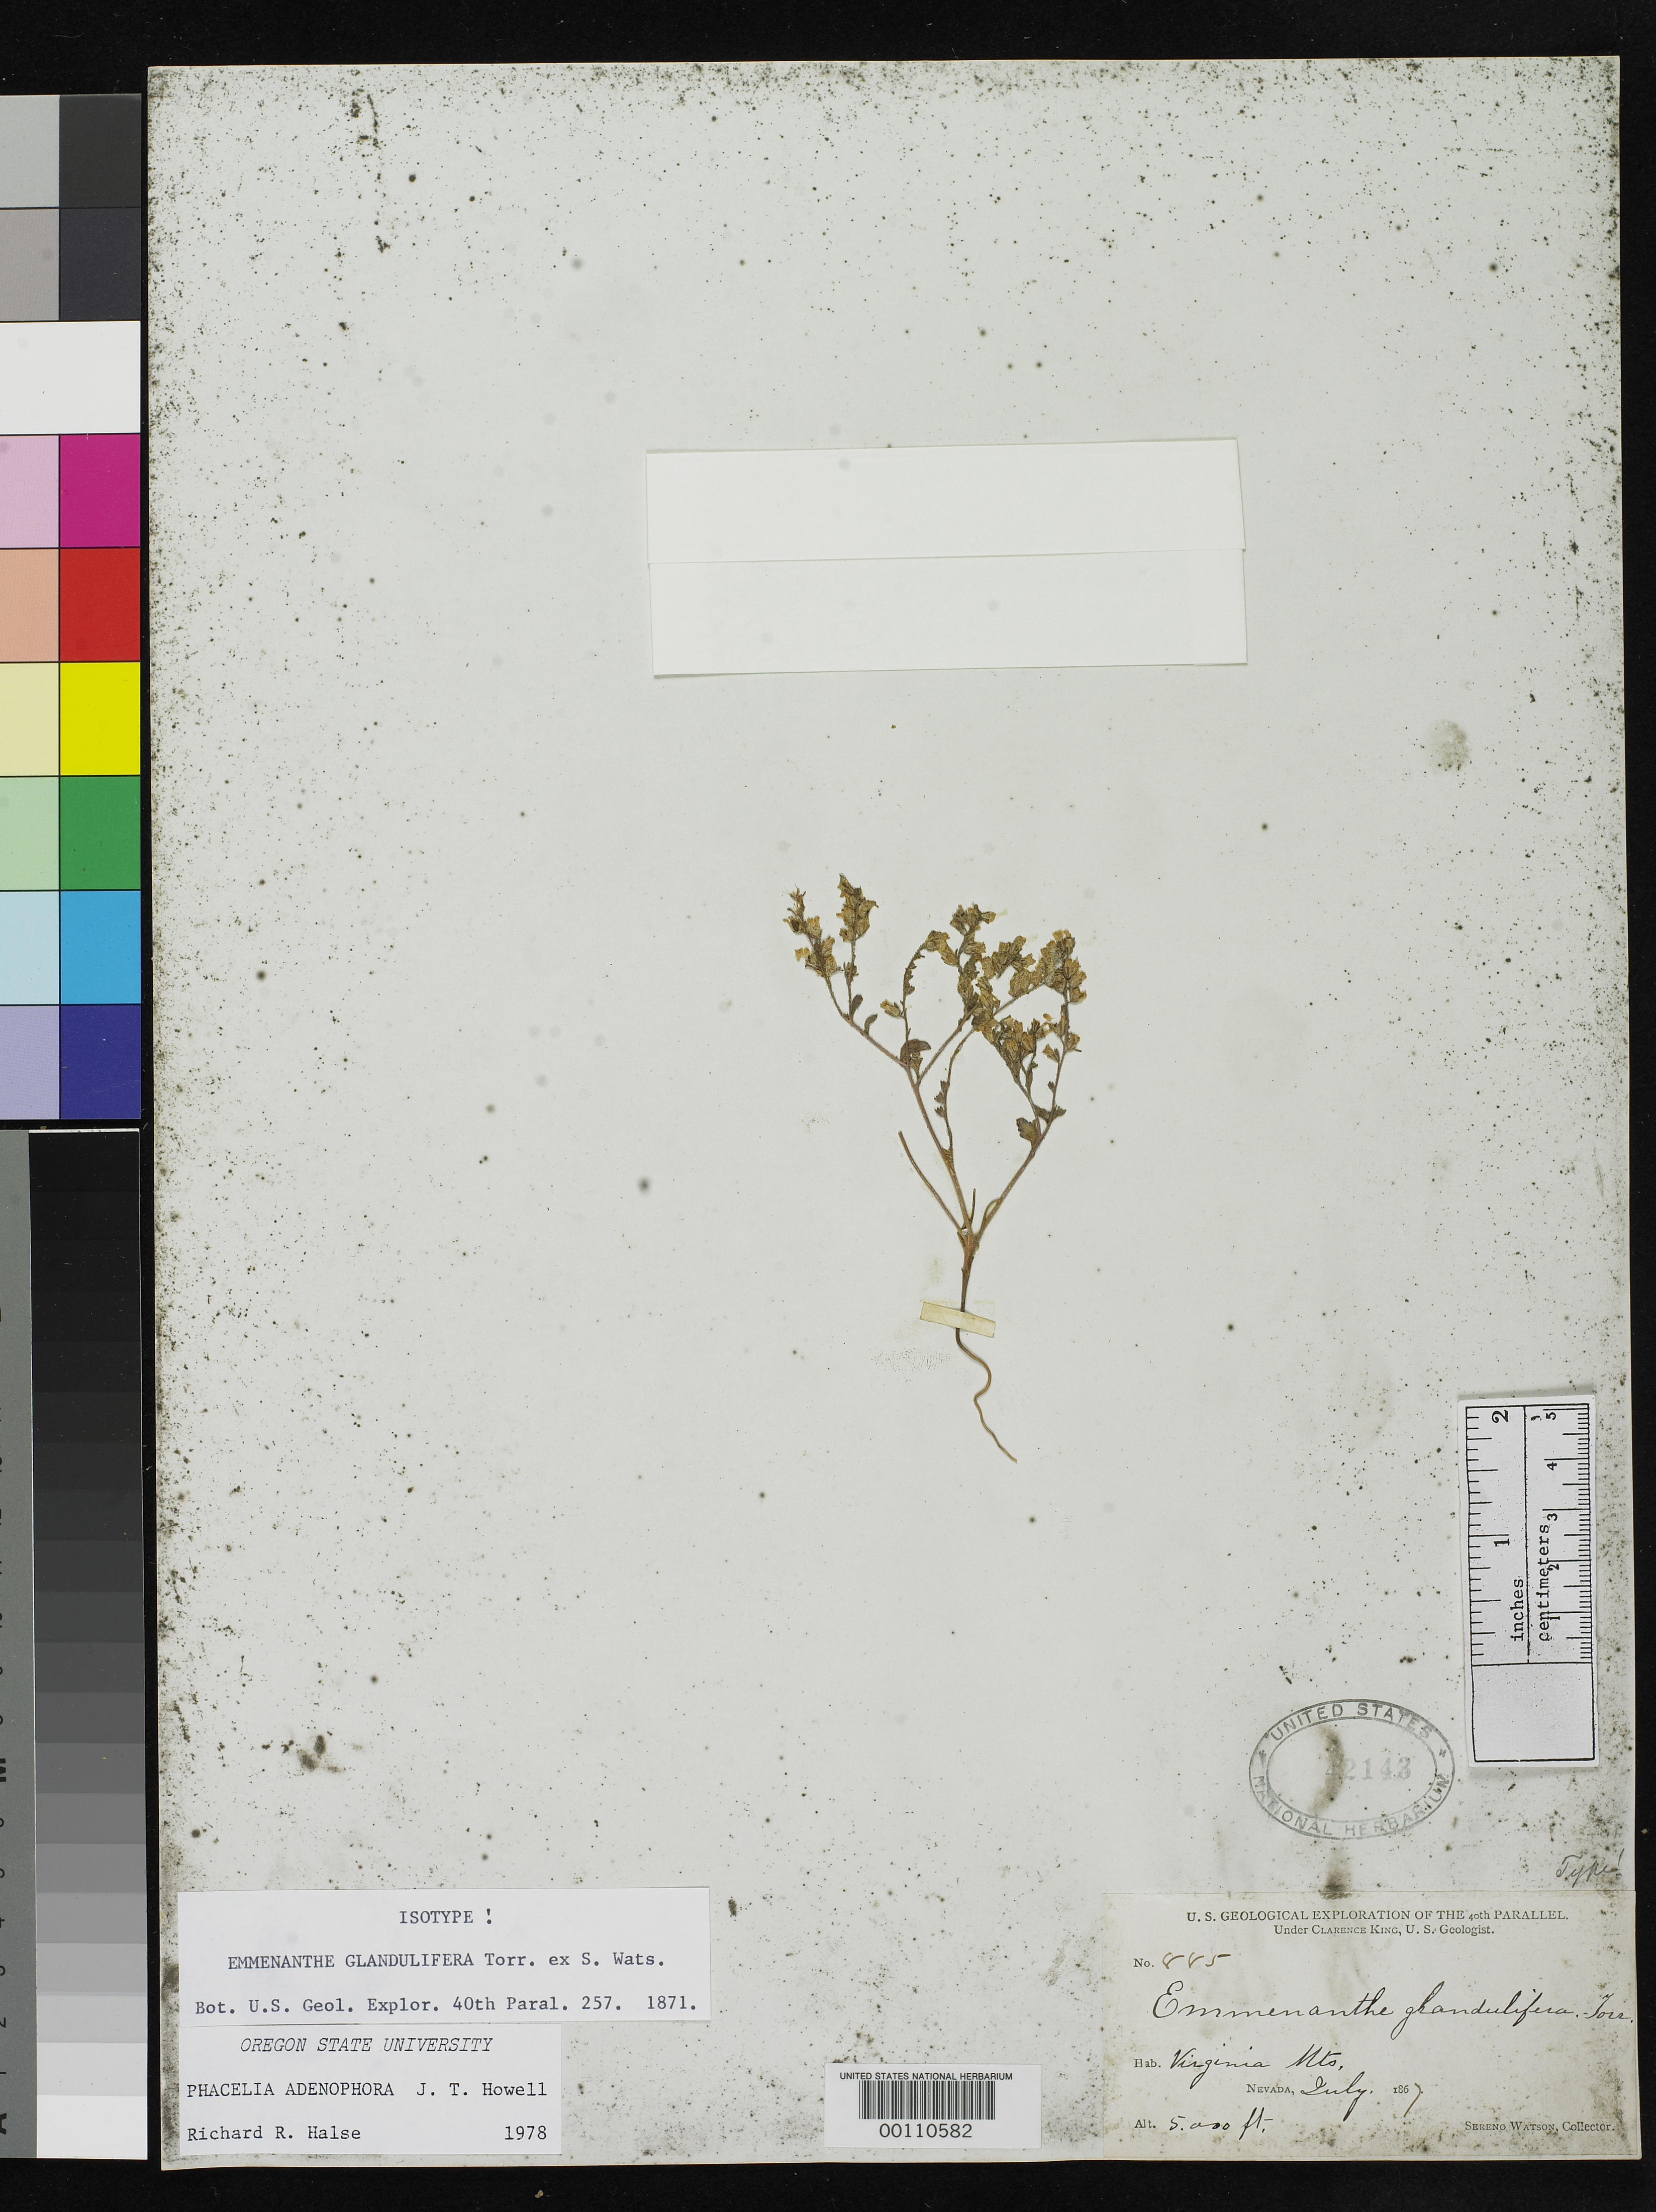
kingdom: Plantae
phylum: Tracheophyta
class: Magnoliopsida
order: Boraginales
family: Hydrophyllaceae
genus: Emmenanthe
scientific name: Emmenanthe glandulifera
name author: Torr. in C. King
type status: Isotype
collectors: S. Watson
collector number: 885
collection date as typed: Jul 1867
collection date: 1867-07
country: United States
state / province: Nevada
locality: Virginia mountains above Valley Wells.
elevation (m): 1524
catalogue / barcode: US 42143